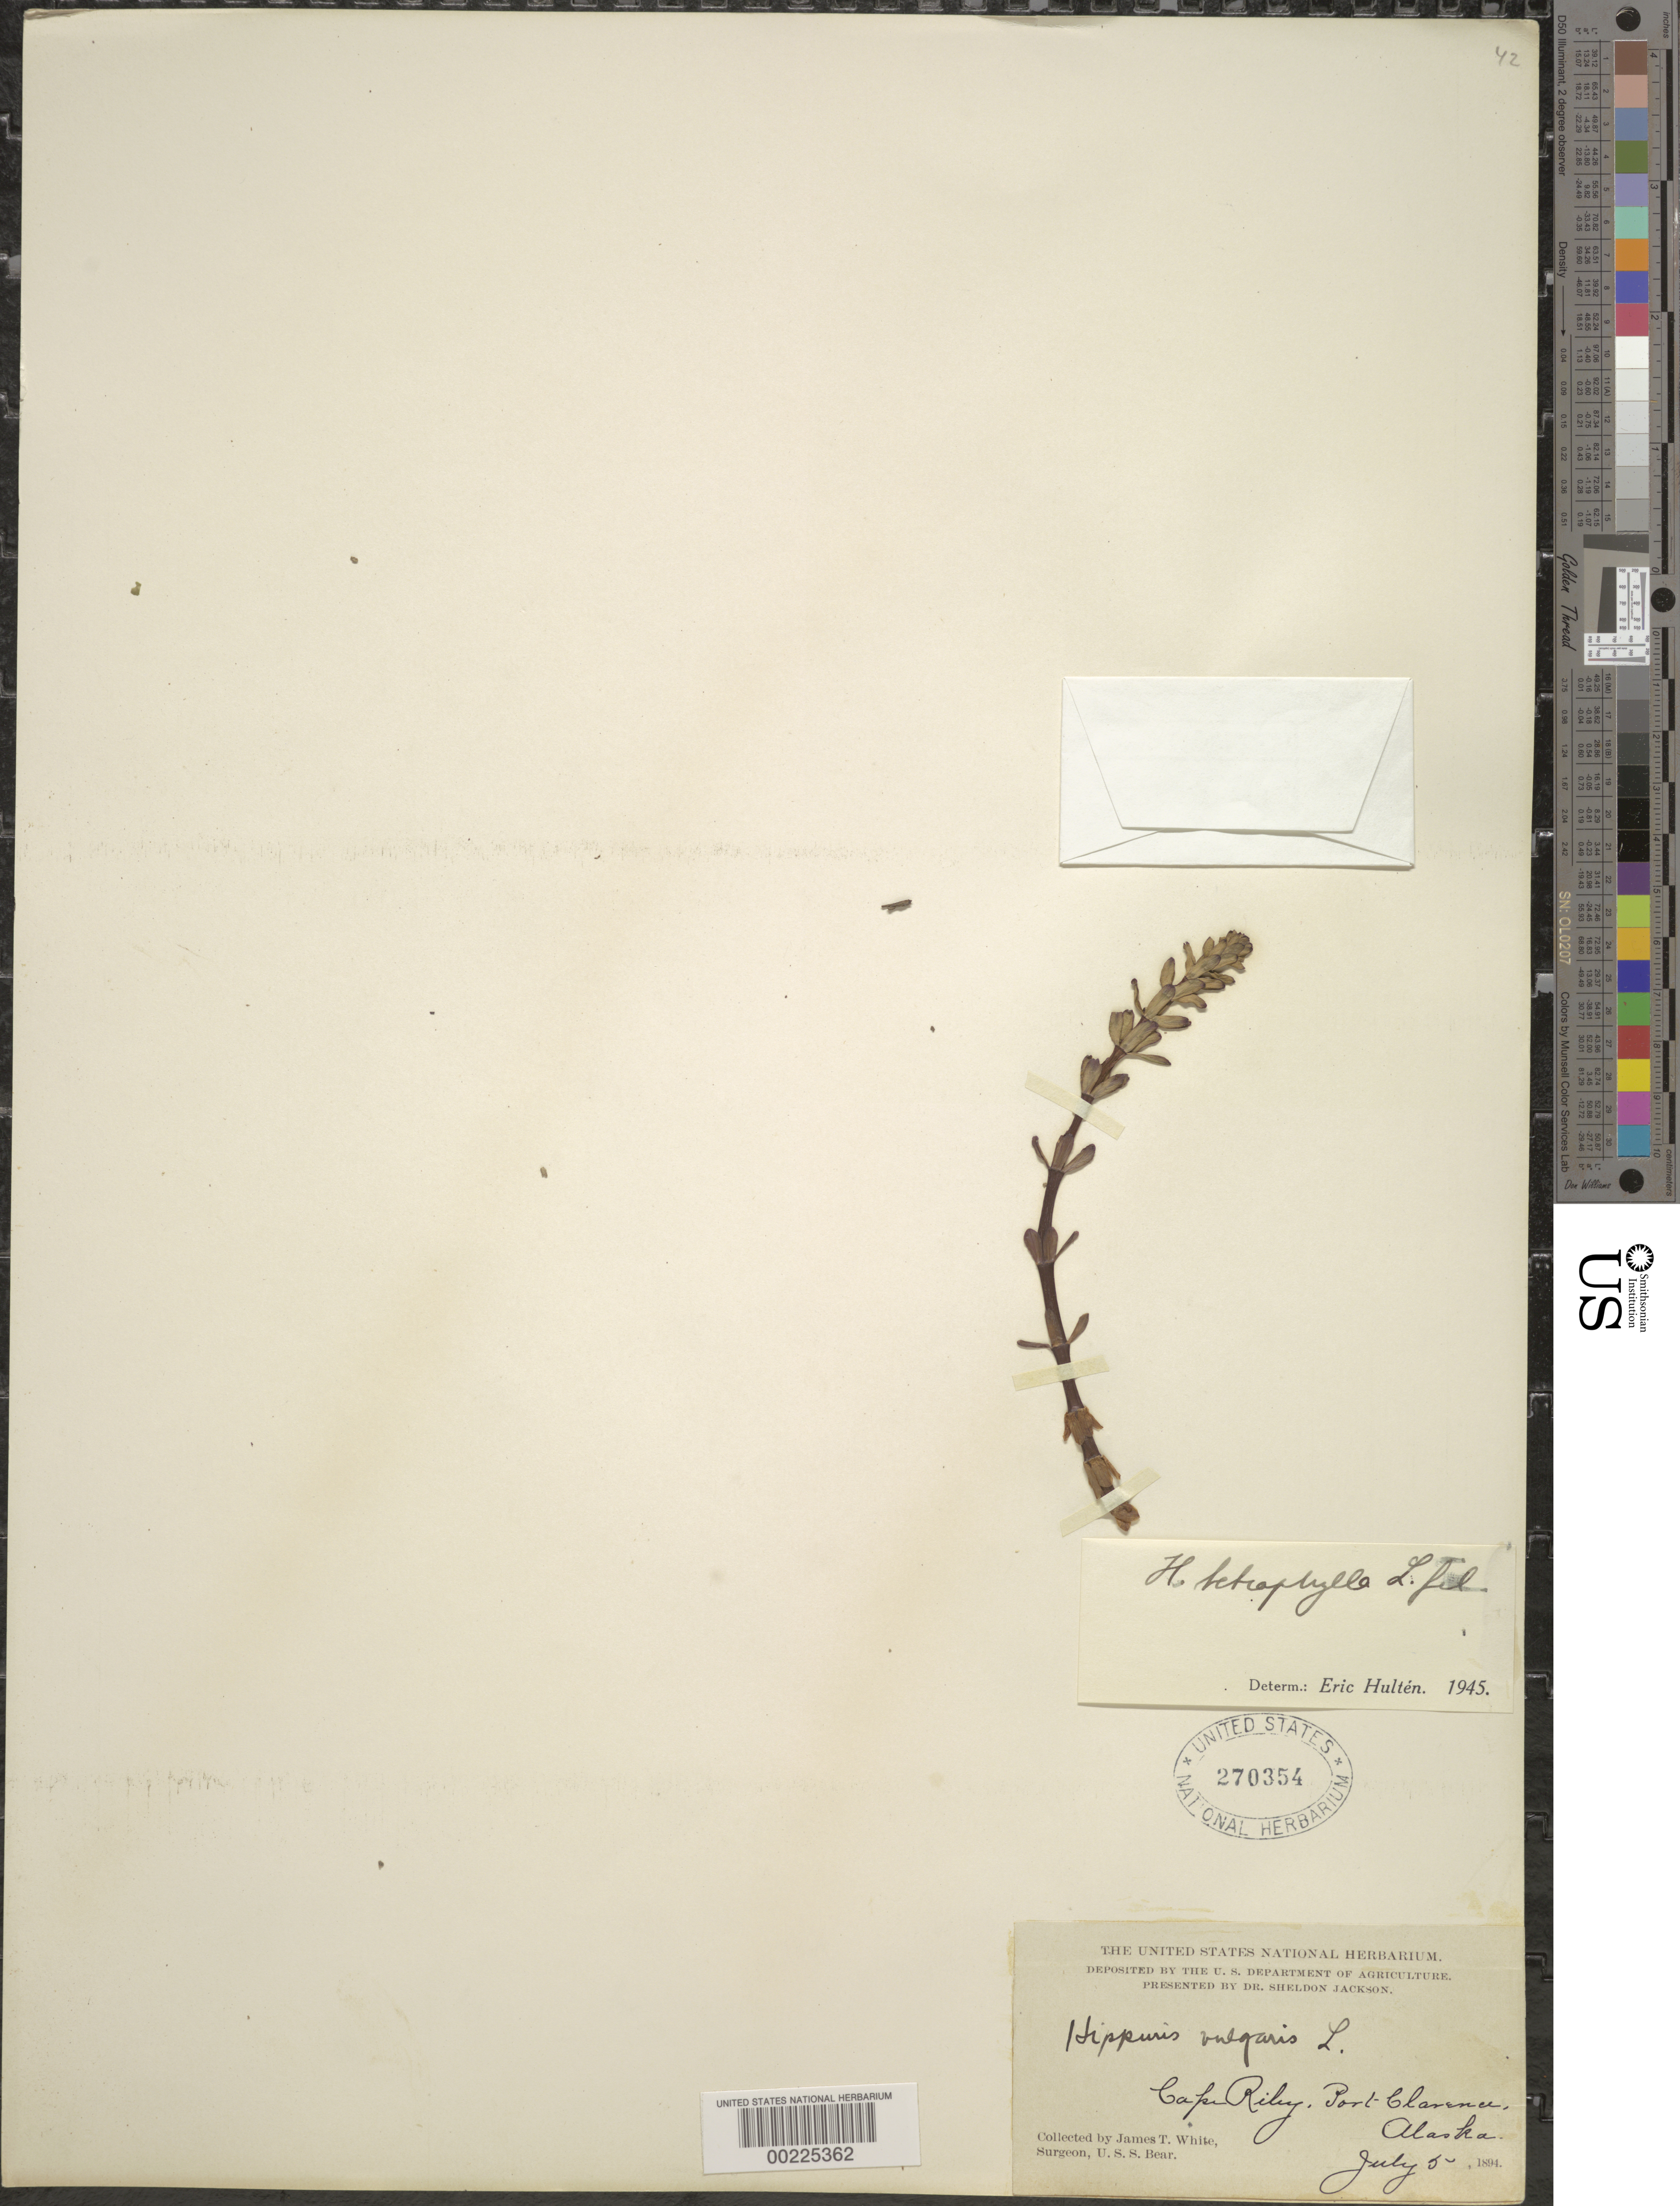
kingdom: Plantae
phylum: Tracheophyta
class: Magnoliopsida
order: Lamiales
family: Plantaginaceae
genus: Hippuris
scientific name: Hippuris tetraphylla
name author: L. f.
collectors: J. T. White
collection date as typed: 05 Jul 1894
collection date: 1894-07-05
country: United States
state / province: Alaska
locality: Cape riley, port clarence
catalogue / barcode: US 270354